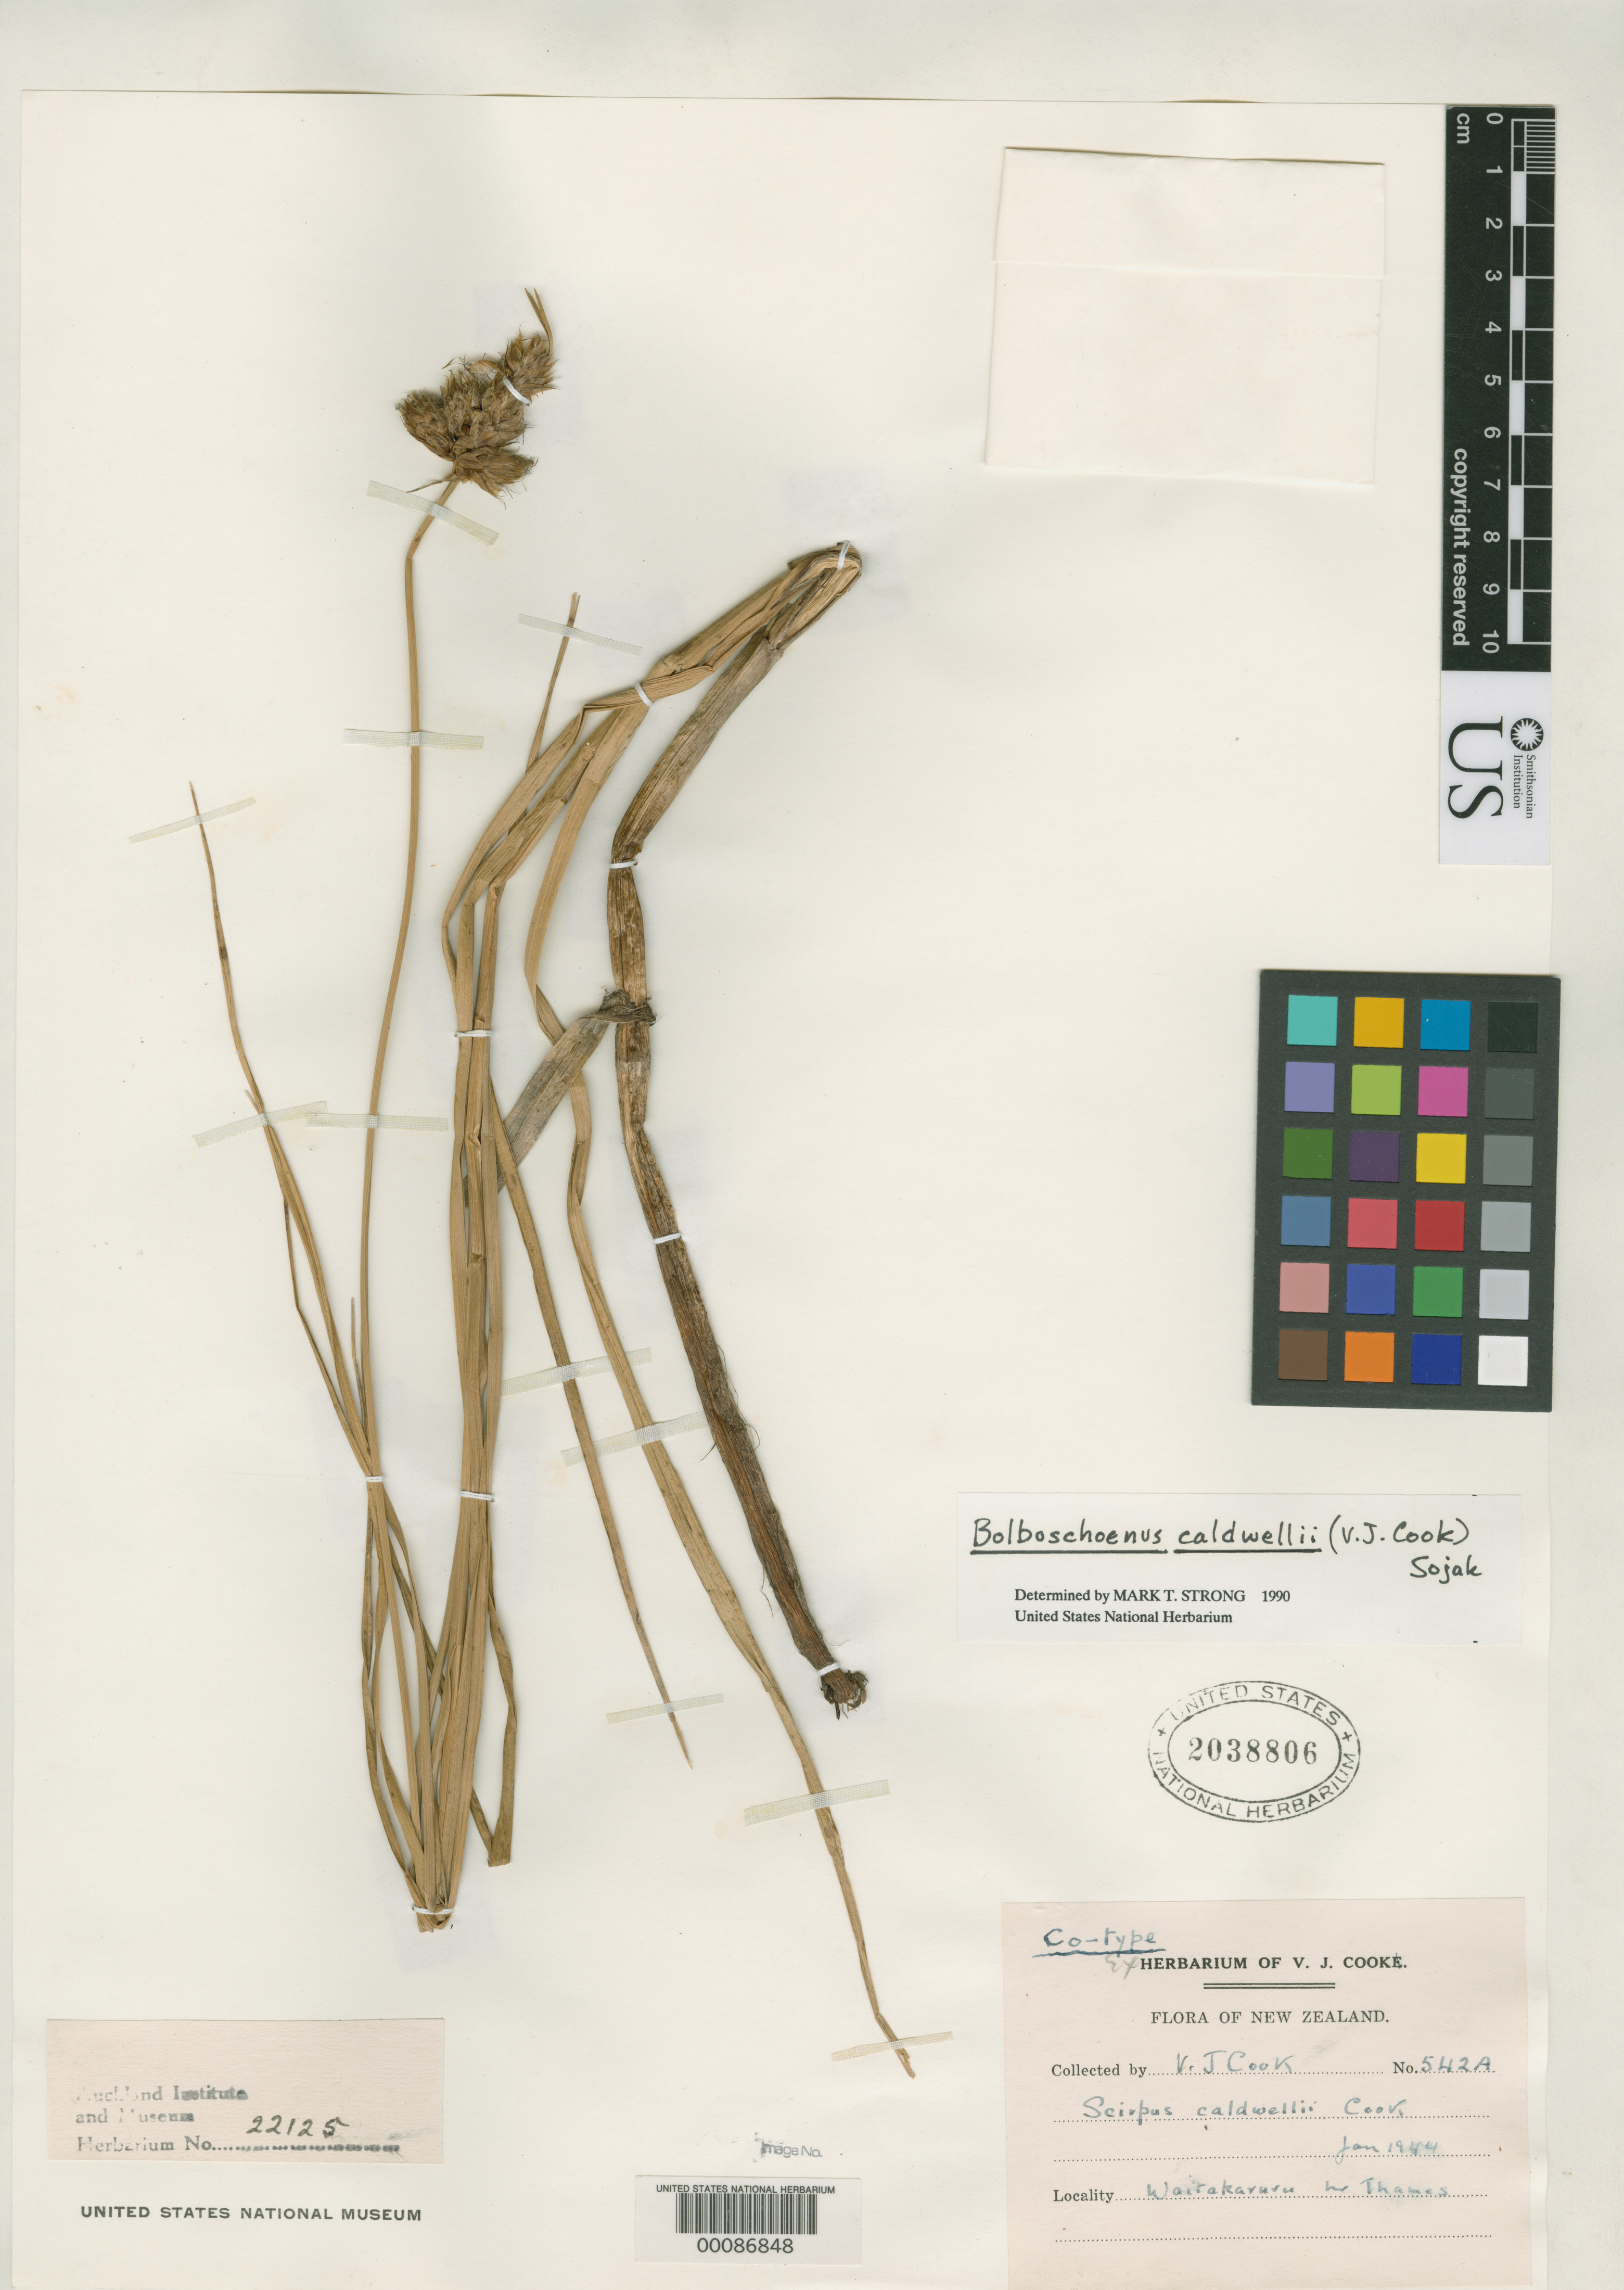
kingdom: Plantae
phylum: Tracheophyta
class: Liliopsida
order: Poales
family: Cyperaceae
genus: Scirpus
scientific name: Scirpus caldwellii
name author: V.J. Cook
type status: Isotype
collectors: V. J. Cook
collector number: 542 a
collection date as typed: Jan 1944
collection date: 1944-01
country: New Zealand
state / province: Auckland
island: North Island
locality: Waitakaruru, Thames Estuary.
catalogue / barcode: US 2038806